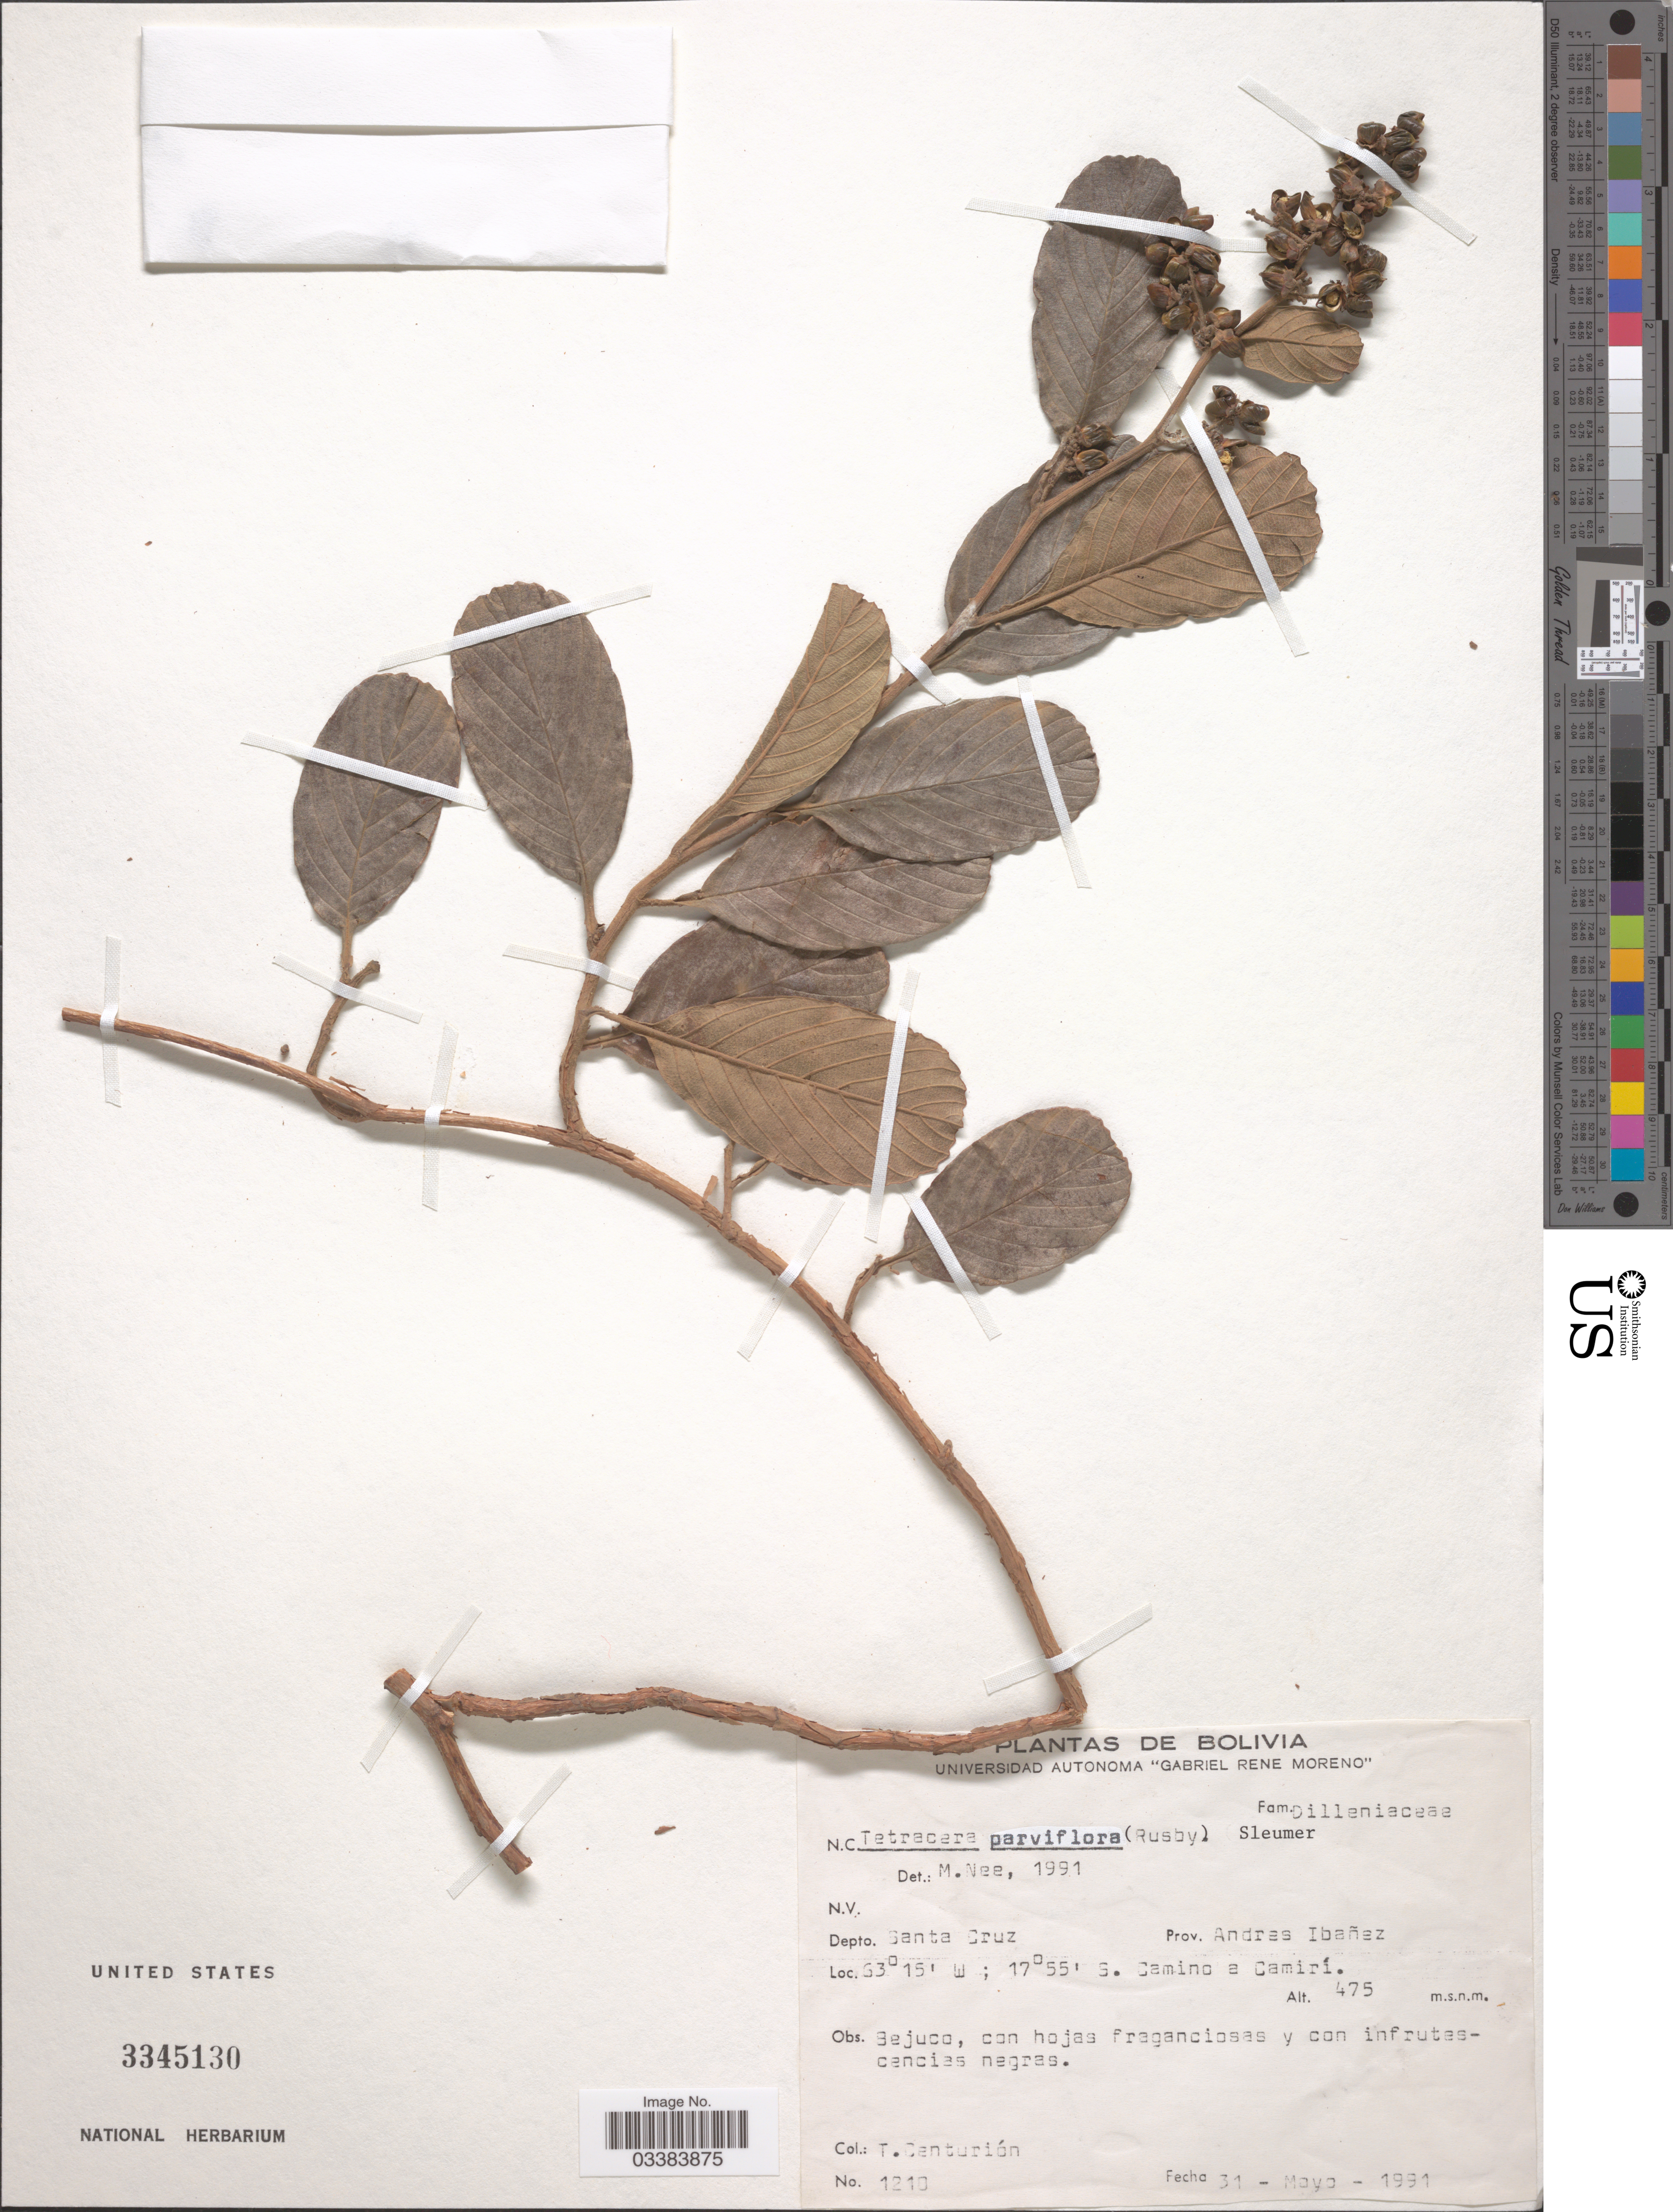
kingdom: Plantae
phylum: Tracheophyta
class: Magnoliopsida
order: Dilleniales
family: Dilleniaceae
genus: Tetracera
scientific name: Tetracera parviflora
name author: (Rusby) Sleumer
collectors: T. Centurión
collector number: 1210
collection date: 1991-05-31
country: Bolivia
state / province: Santa Cruz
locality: Depto. Santa Cruz, Prov. Andres Ibañez.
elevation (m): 475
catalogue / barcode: US 3345130